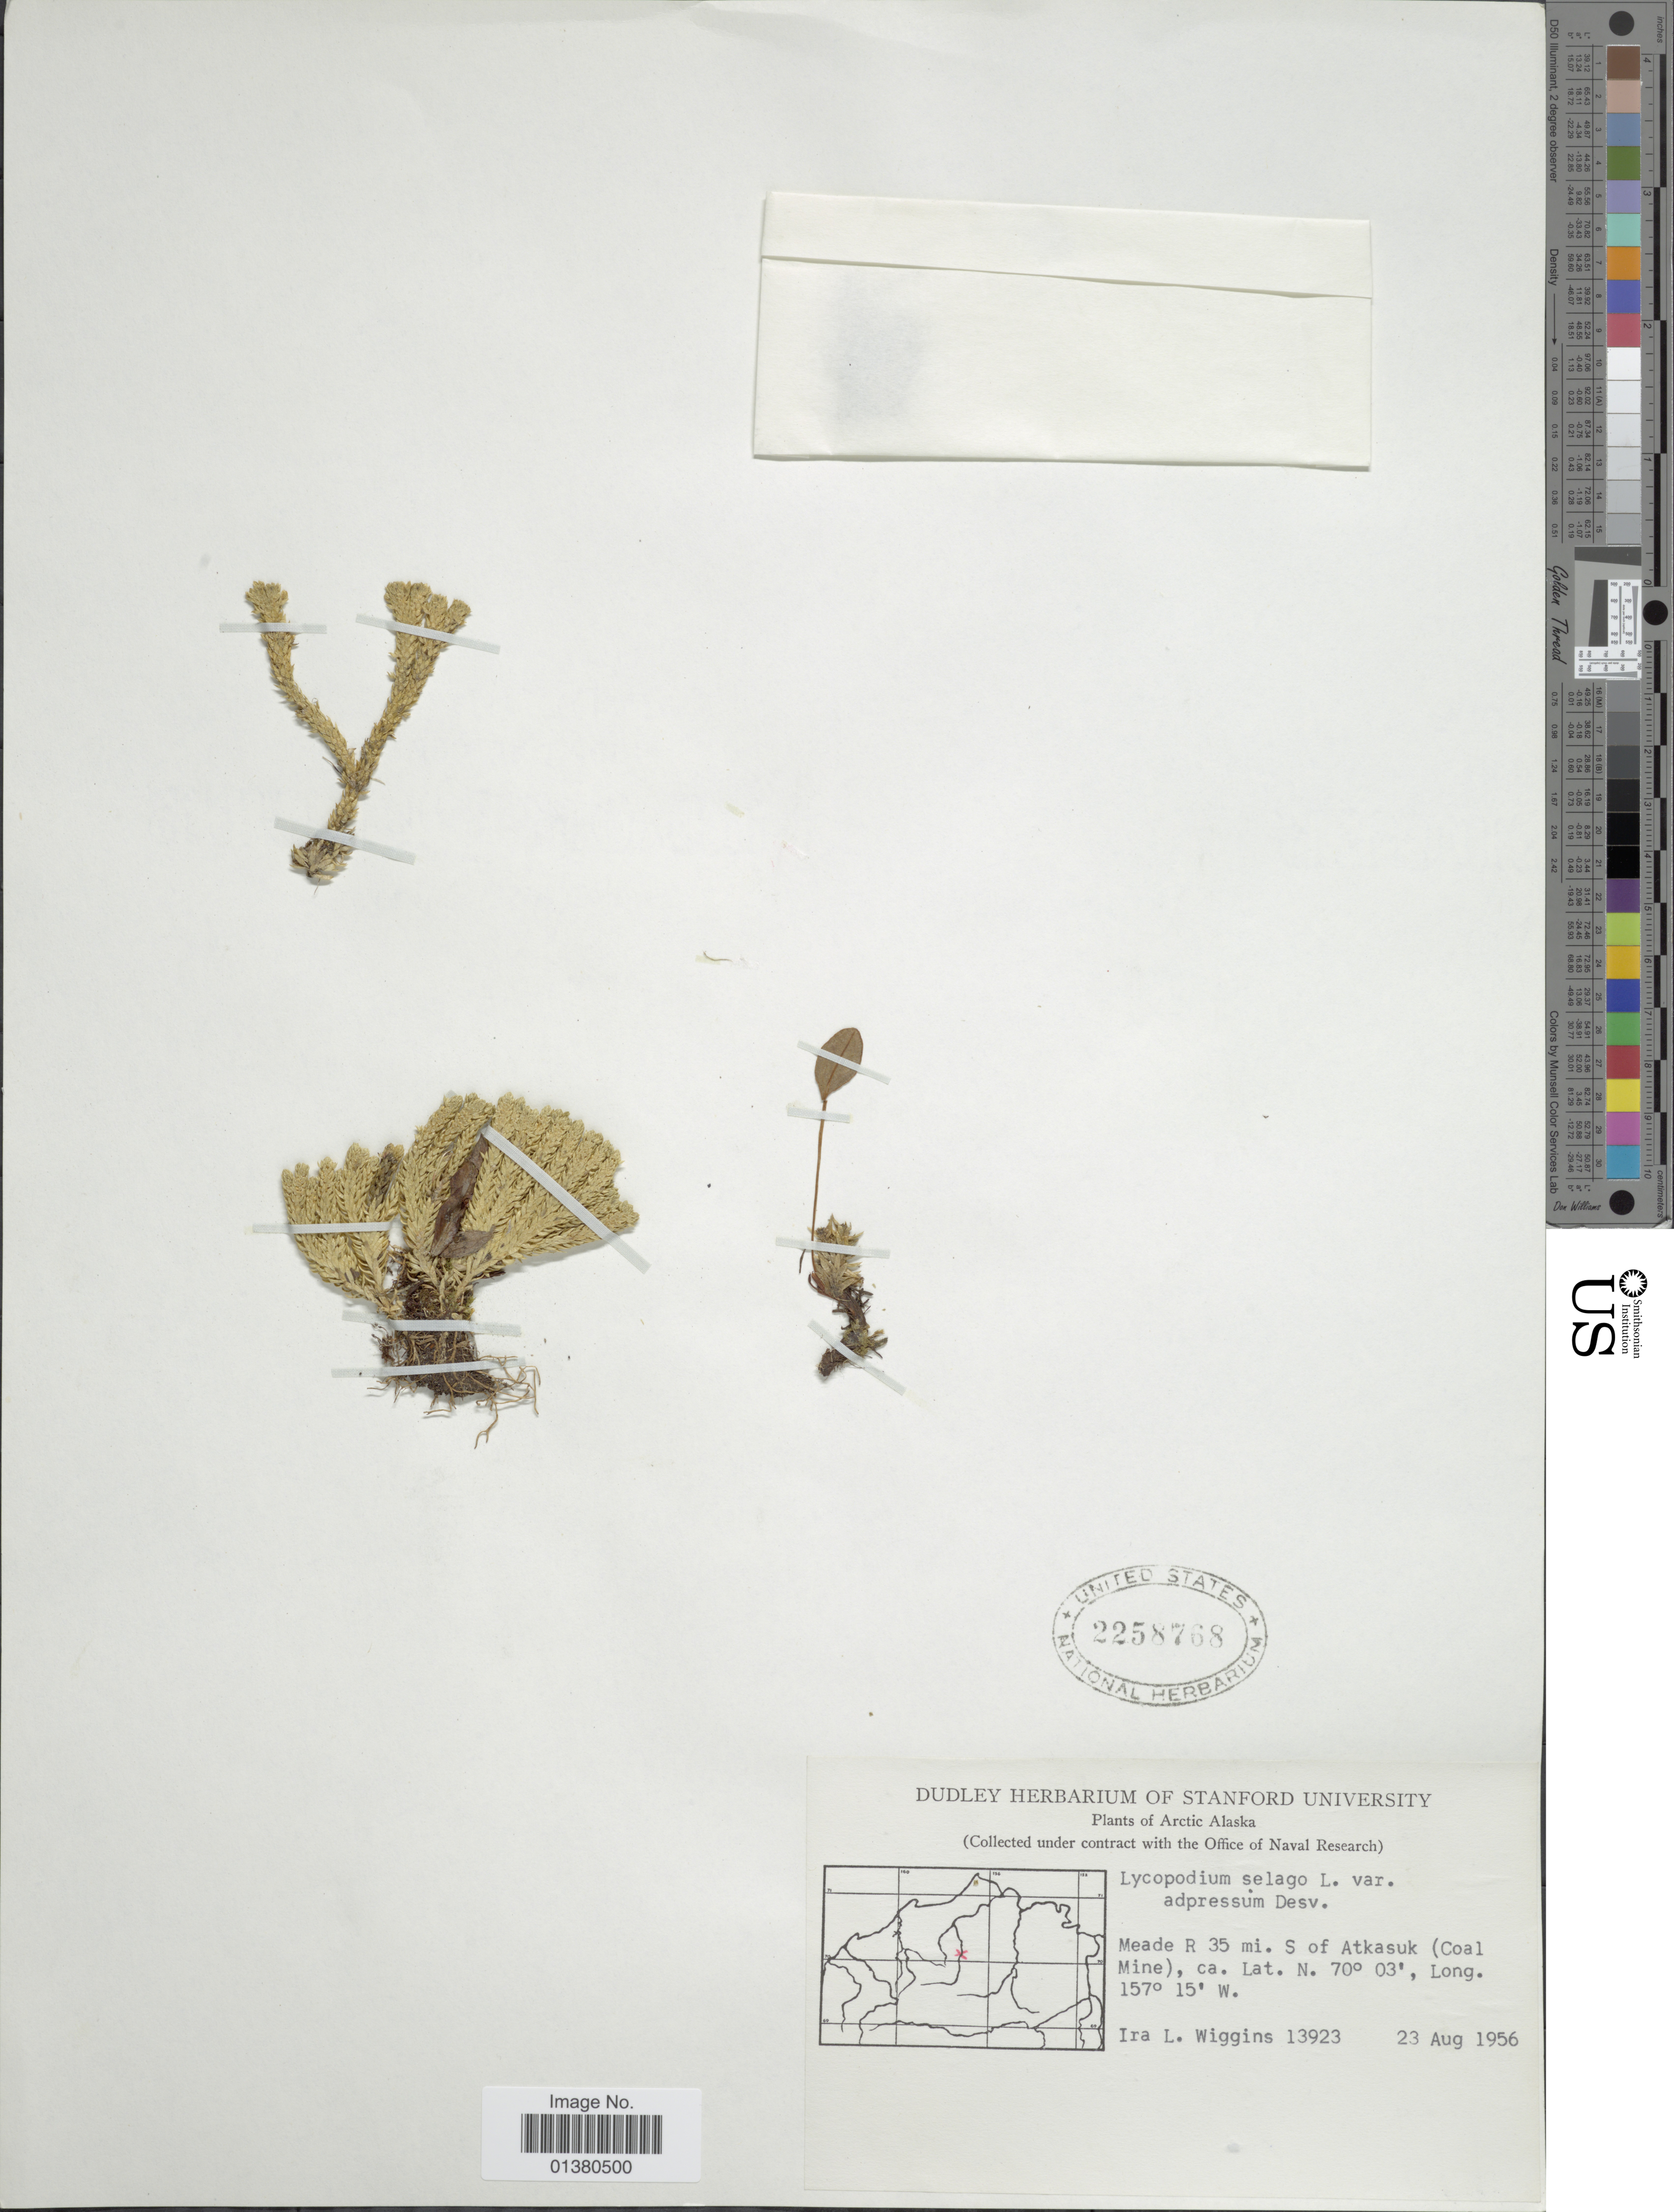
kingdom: Plantae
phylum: Tracheophyta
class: Lycopodiopsida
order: Lycopodiales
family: Lycopodiaceae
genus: Huperzia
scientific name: Huperzia selago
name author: (L.) Bernh. ex Schrank & Mart.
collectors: I. L. Wiggins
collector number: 13923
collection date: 1956-08-23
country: United States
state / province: Alaska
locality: Arctic Alaska, Meade R 35 mi S of Atkasuk (Coal Mine)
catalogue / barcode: US 2258768